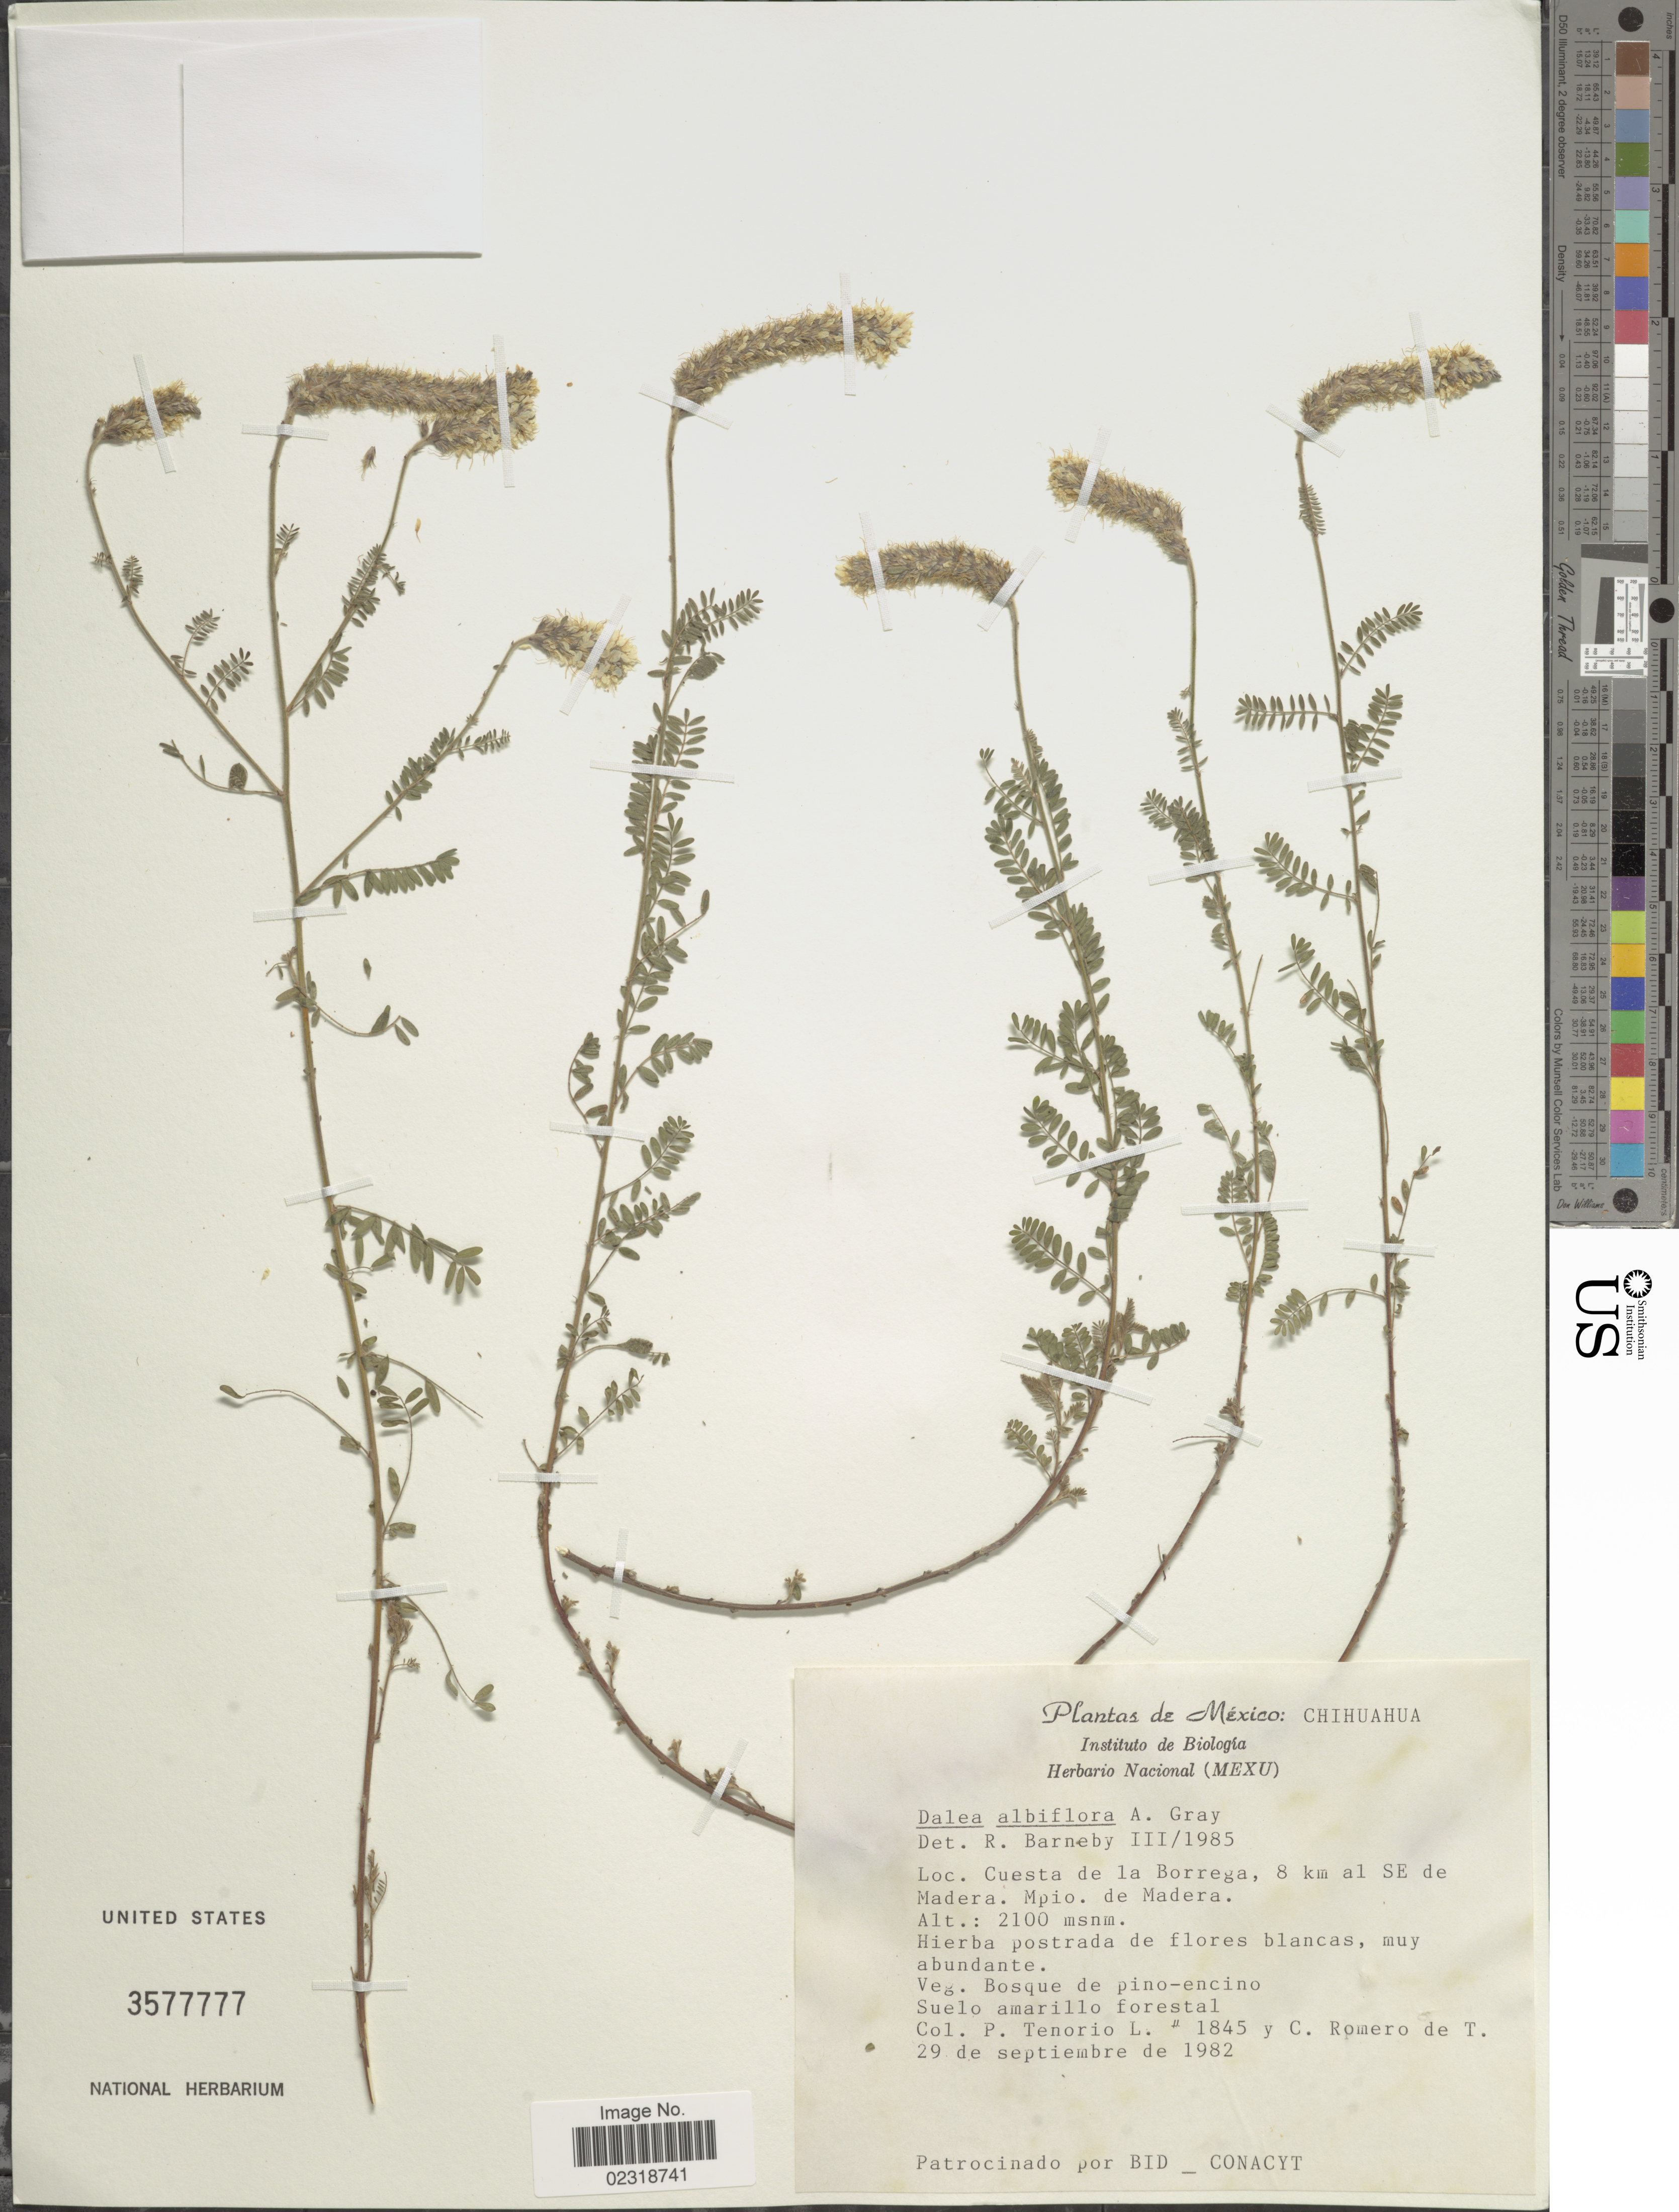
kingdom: Plantae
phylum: Tracheophyta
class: Magnoliopsida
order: Fabales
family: Fabaceae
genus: Dalea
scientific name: Dalea albiflora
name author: A. Gray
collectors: P. Tenorio L. & C. Romero de T.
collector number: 1845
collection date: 1982-09-29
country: Mexico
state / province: Chihuahua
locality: Cuesta de la Borrega, 8 km al SE de Madera, Mpio. de Madera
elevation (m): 2100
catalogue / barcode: US 3577777